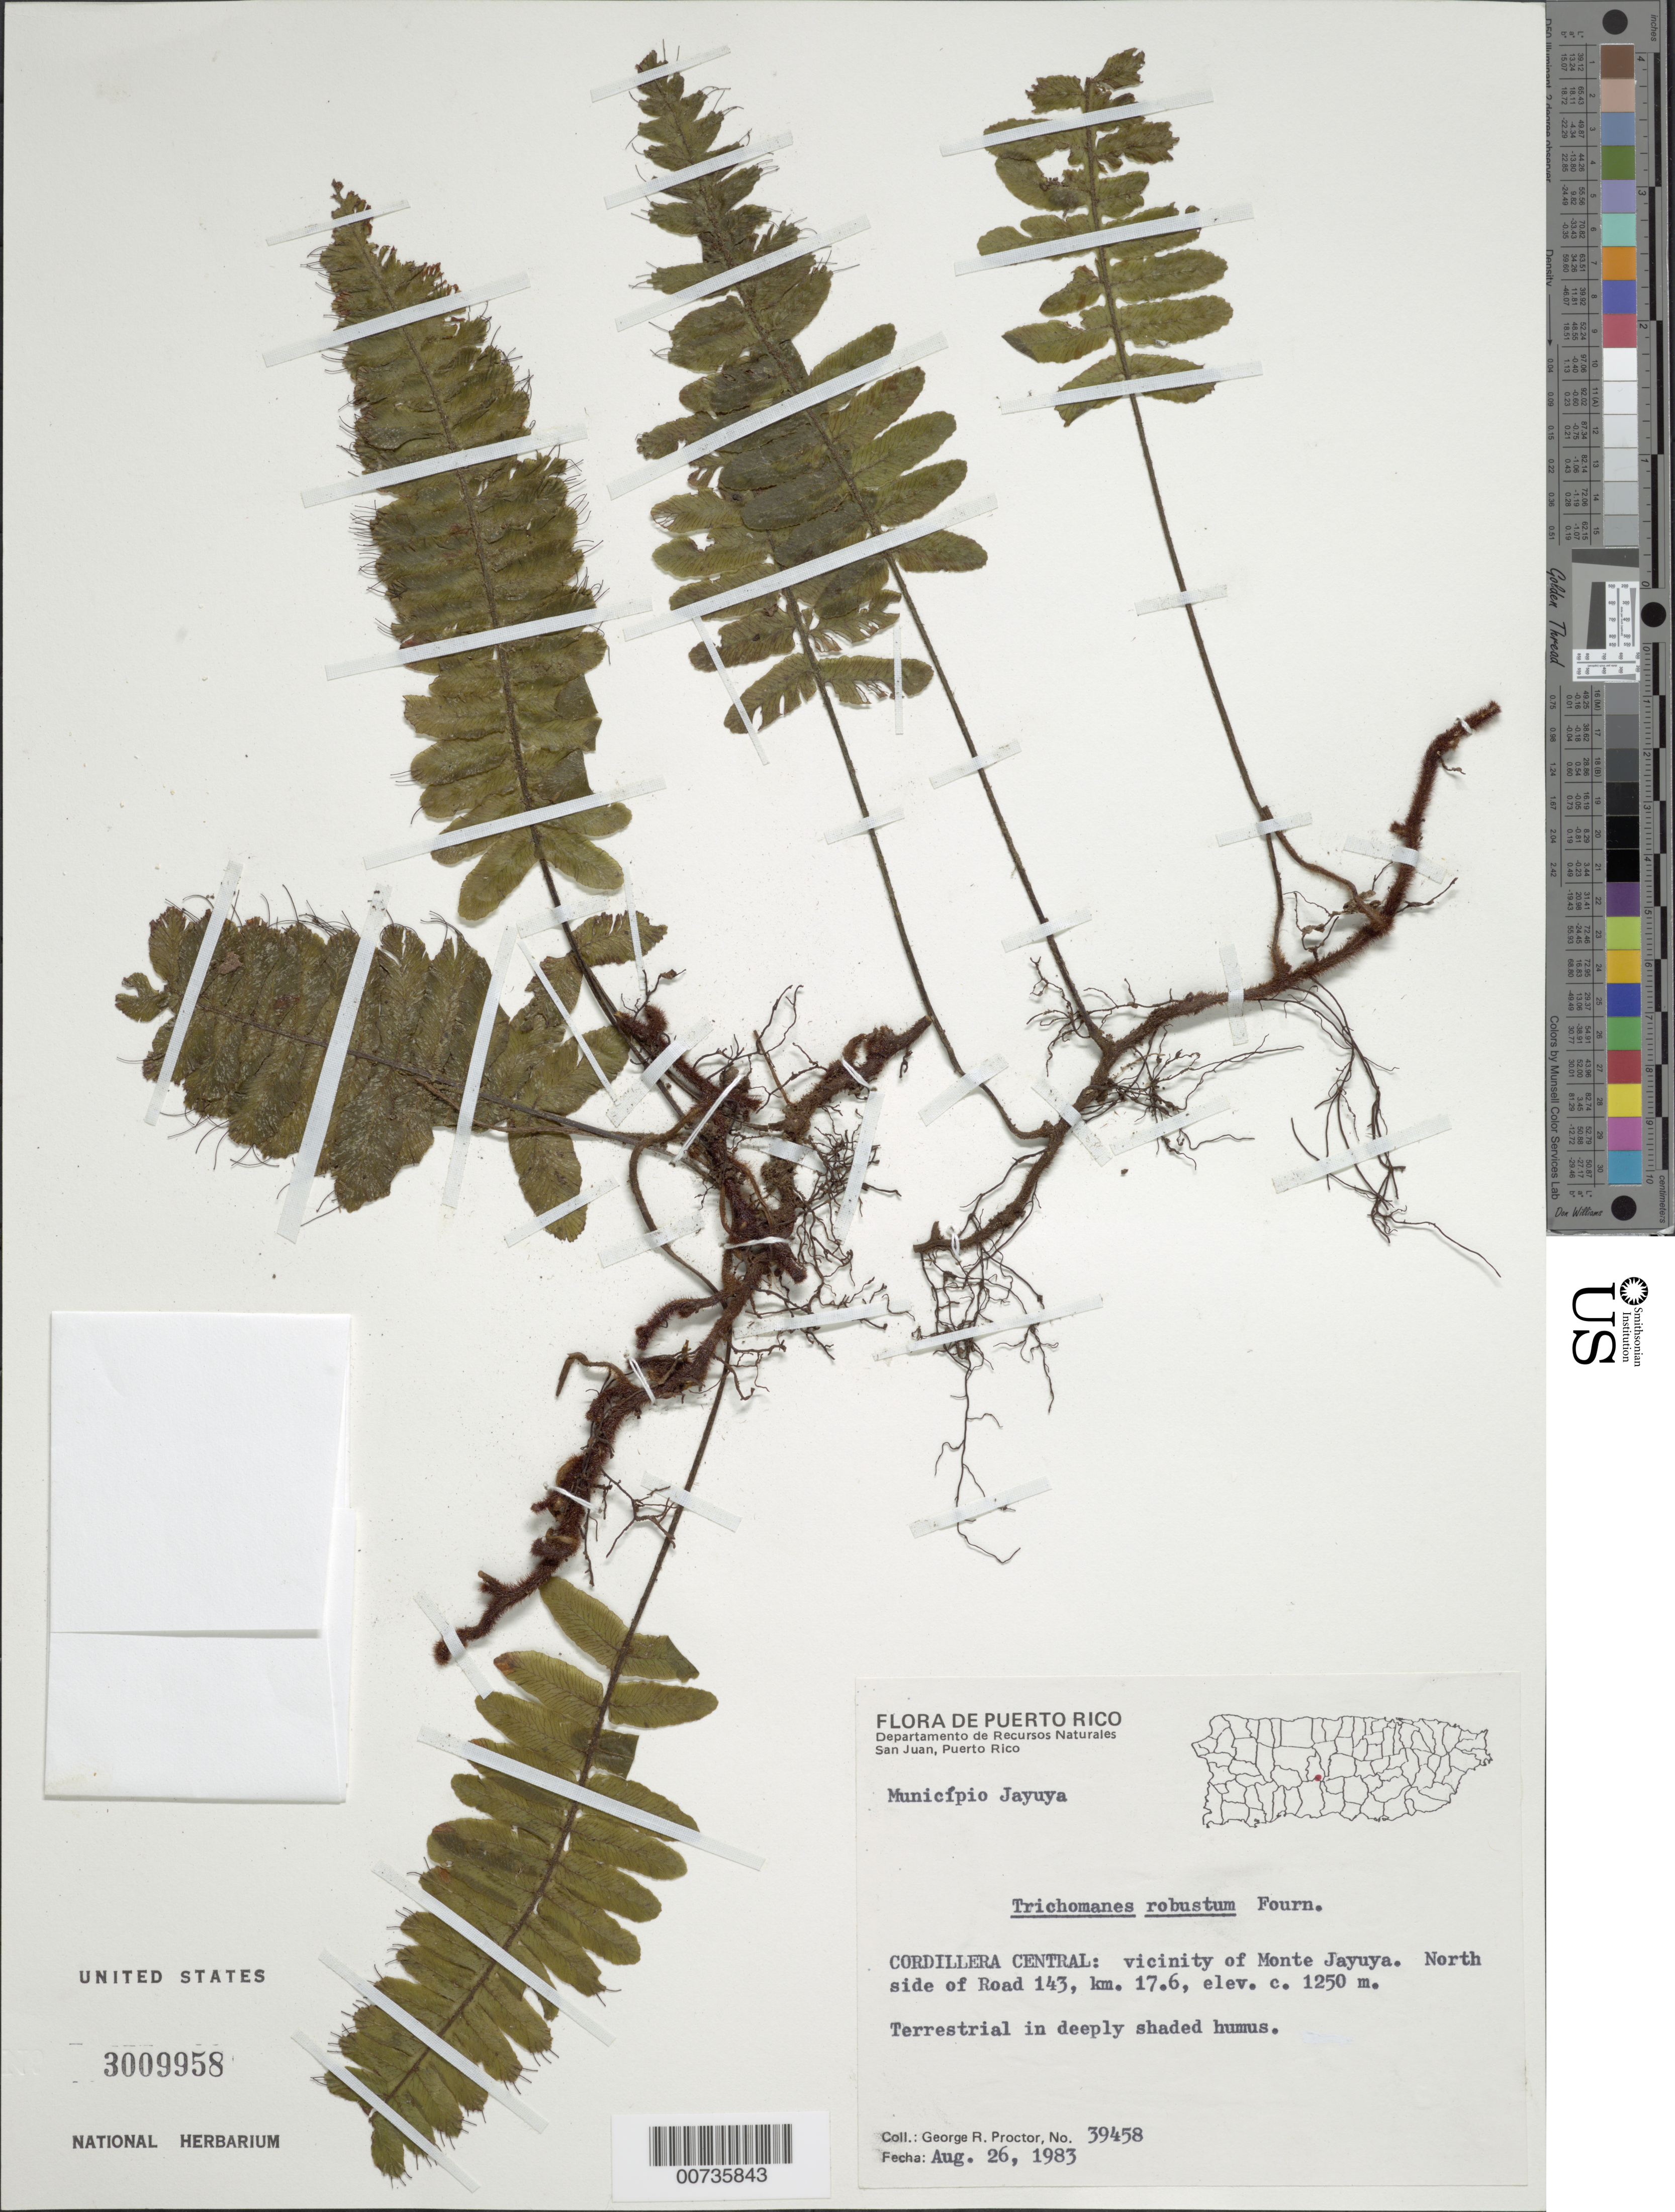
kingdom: Plantae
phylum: Tracheophyta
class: Polypodiopsida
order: Hymenophyllales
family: Hymenophyllaceae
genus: Trichomanes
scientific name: Trichomanes robustum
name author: E. Fourn.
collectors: G. R. Proctor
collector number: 39458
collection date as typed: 26 Aug 1983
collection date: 1983-08-26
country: Puerto Rico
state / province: Jayuya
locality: Mun. Jayuya, Cordillera Central: vicinity of Monte Jayuya, N side of Road 143, km 17.6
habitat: Terrestrial in deeply shaded humus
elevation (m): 1250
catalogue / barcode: US 3009958